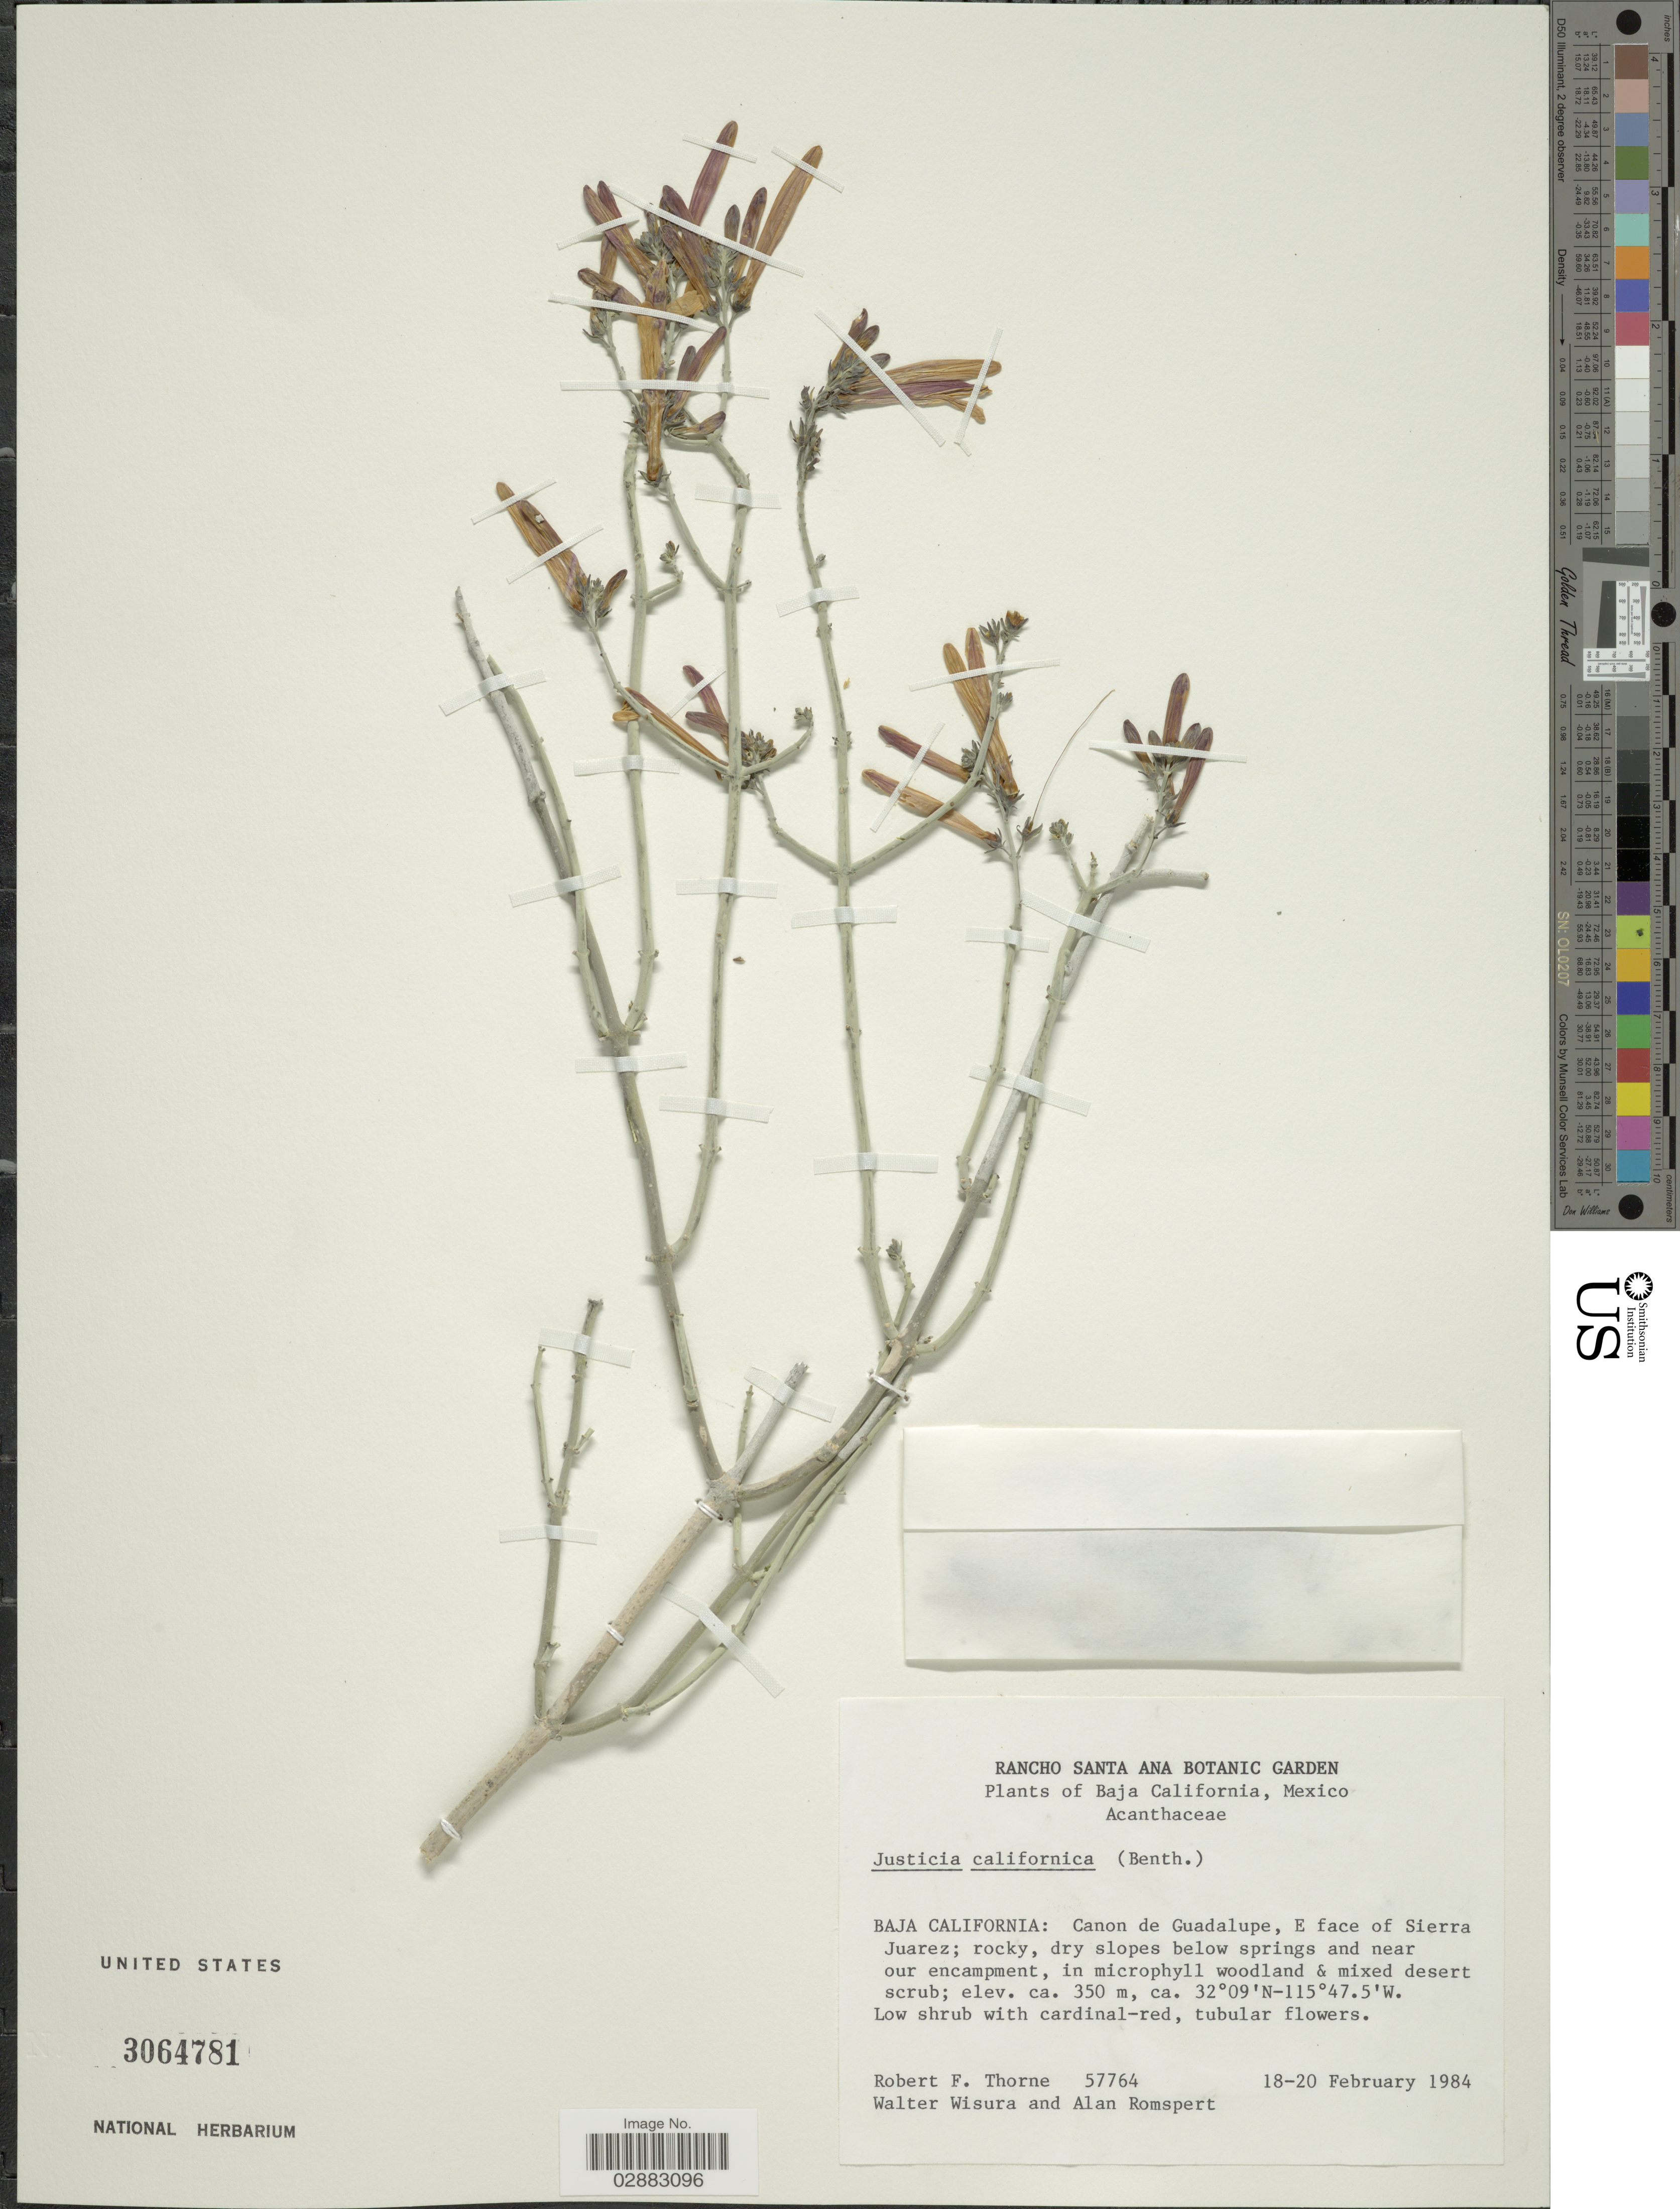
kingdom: Plantae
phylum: Tracheophyta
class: Magnoliopsida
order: Lamiales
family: Acanthaceae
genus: Beloperone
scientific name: Beloperone californica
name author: Benth.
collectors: R. F. Thorne, W. Wisura & A. Romspert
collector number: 57764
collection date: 1984-02-18/1984-02-20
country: Mexico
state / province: Baja California Norte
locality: Canon de Guadalupe, E face of Sierra Juarez.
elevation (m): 350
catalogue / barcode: US 3064781